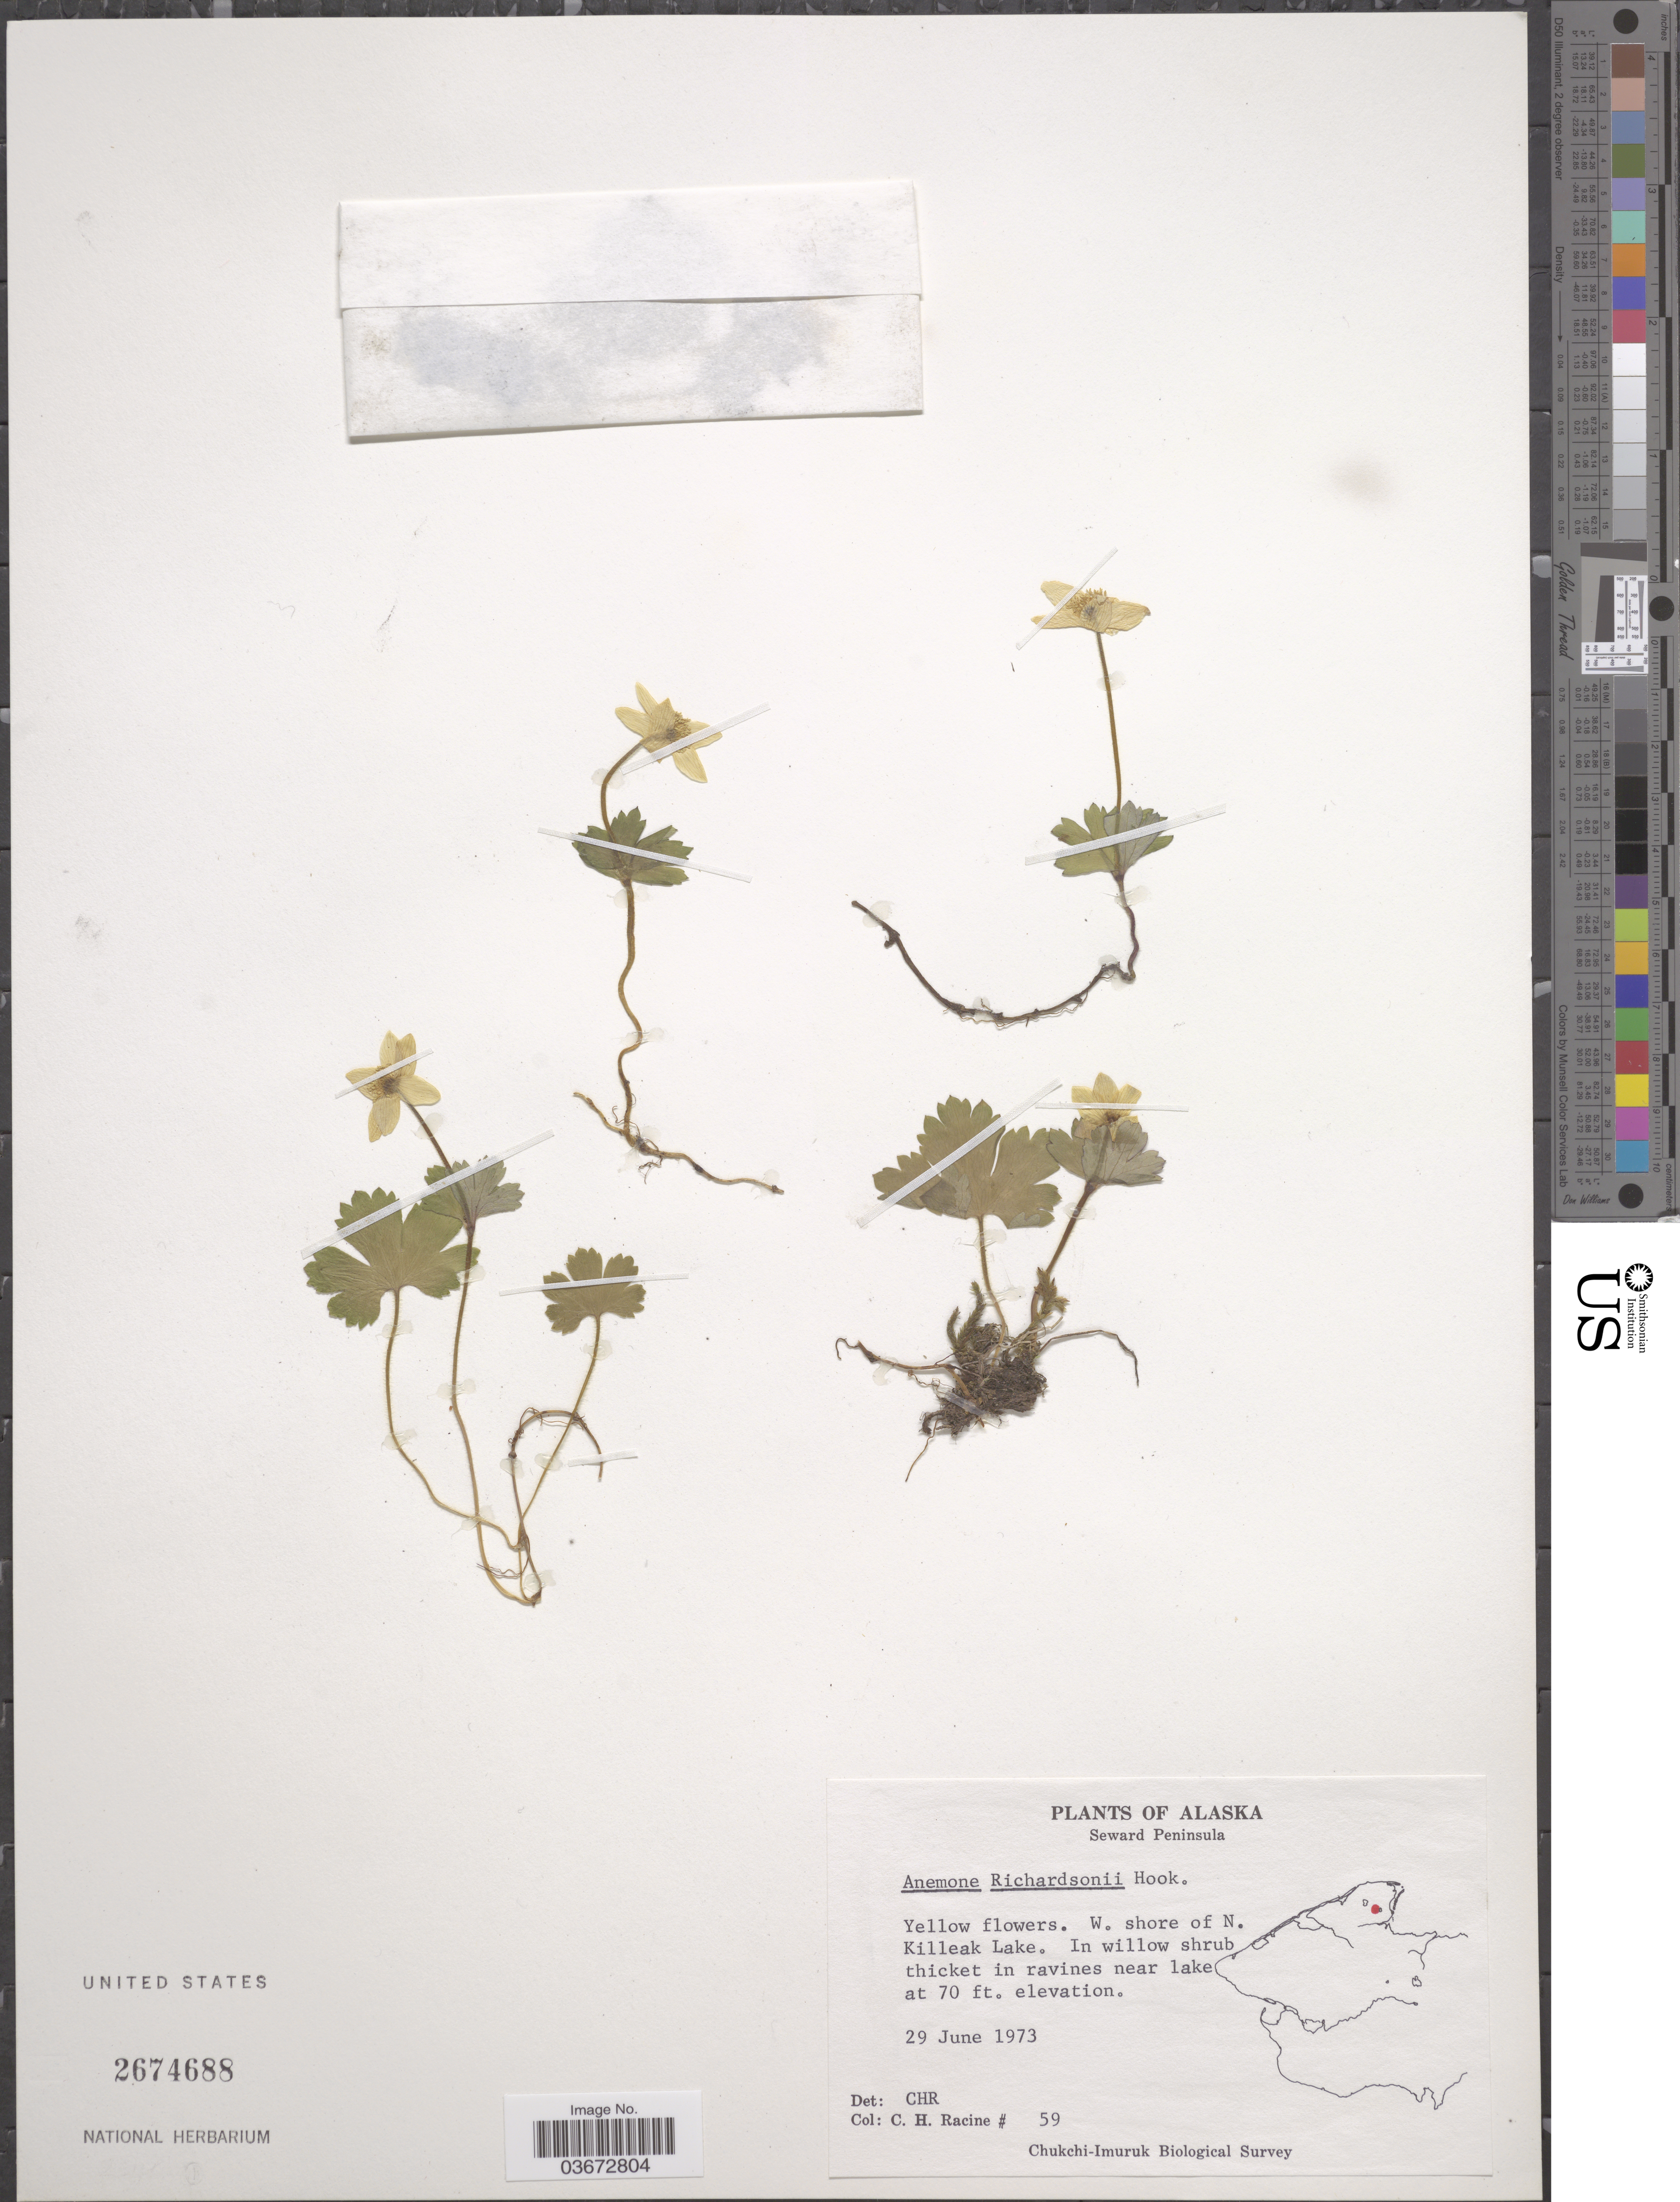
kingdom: Plantae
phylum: Tracheophyta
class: Magnoliopsida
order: Ranunculales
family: Ranunculaceae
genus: Anemone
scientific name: Anemone richardsonii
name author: Hook.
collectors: C. Racine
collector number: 59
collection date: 1973-06-29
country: United States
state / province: Alaska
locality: Seward Peninsula. W. shore of N. Killeak Lake. In willow shrub thicket in ravines near lake.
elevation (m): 21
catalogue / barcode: US 2674688